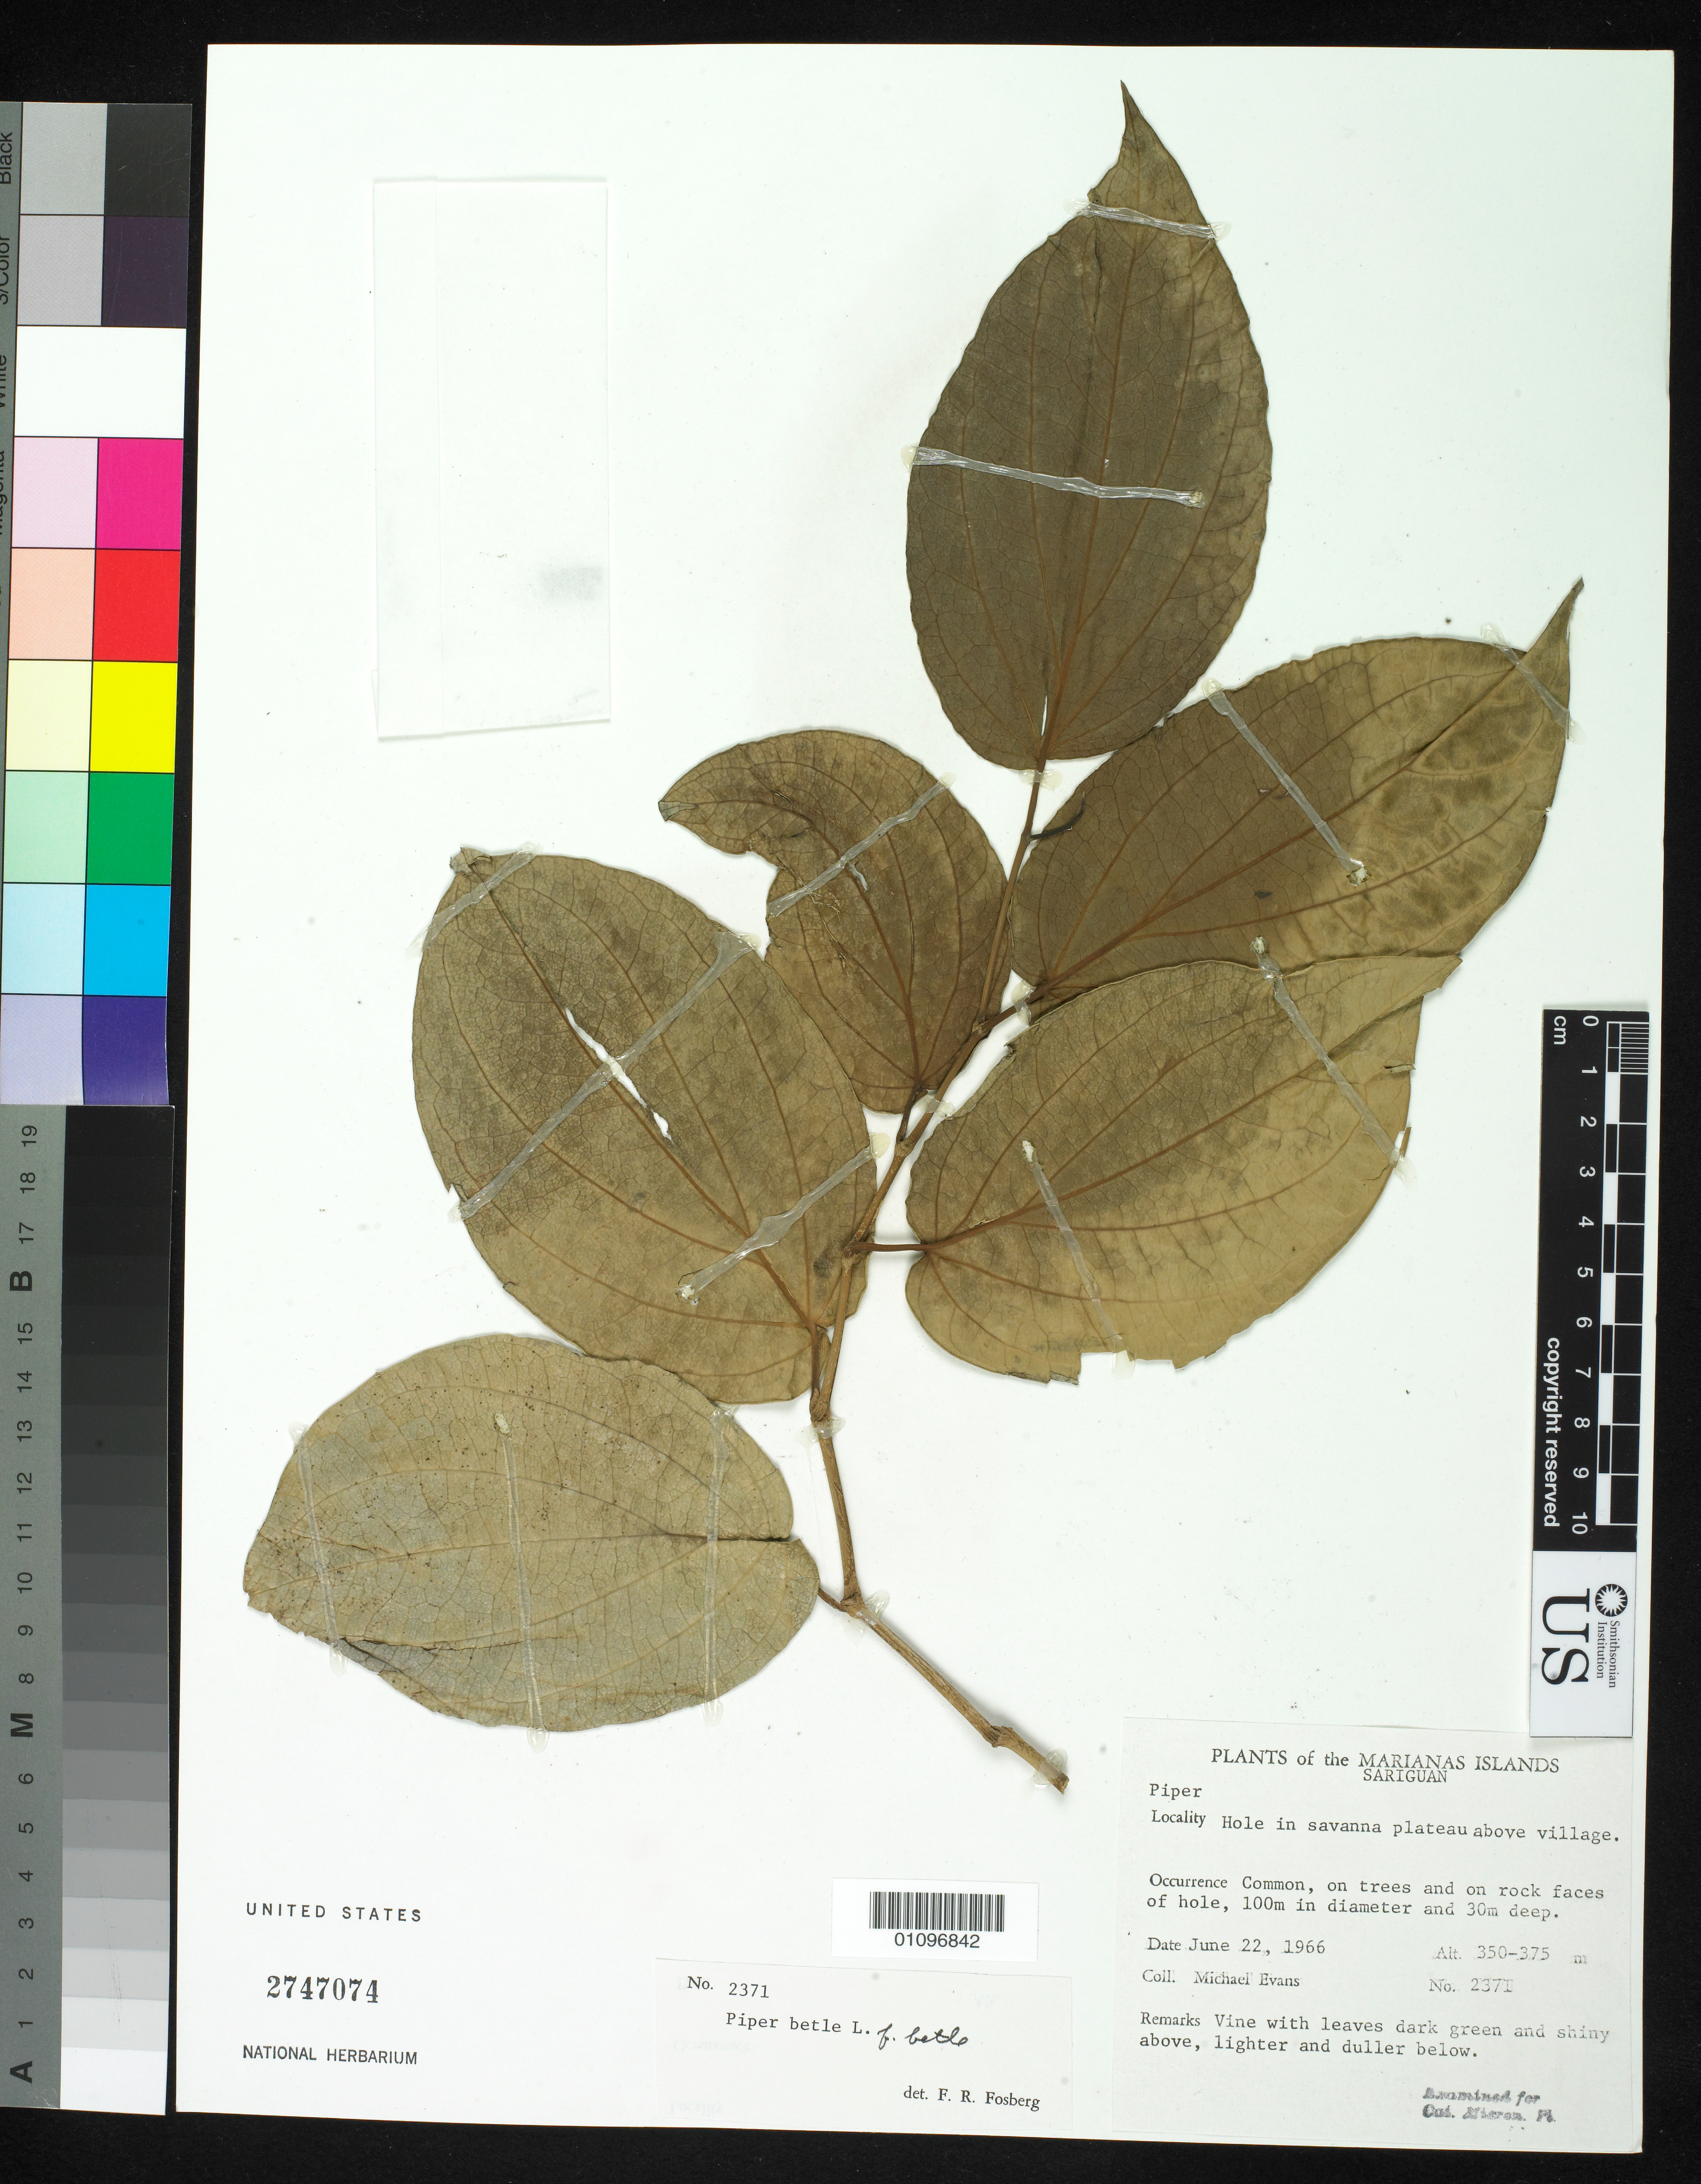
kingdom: Plantae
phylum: Tracheophyta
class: Magnoliopsida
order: Piperales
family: Piperaceae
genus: Piper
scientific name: Piper betle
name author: L.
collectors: M. Evans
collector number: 2371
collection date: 1966-06-22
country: Northern Mariana Islands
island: Sariguan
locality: Sariguan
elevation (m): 350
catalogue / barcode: US 2747074